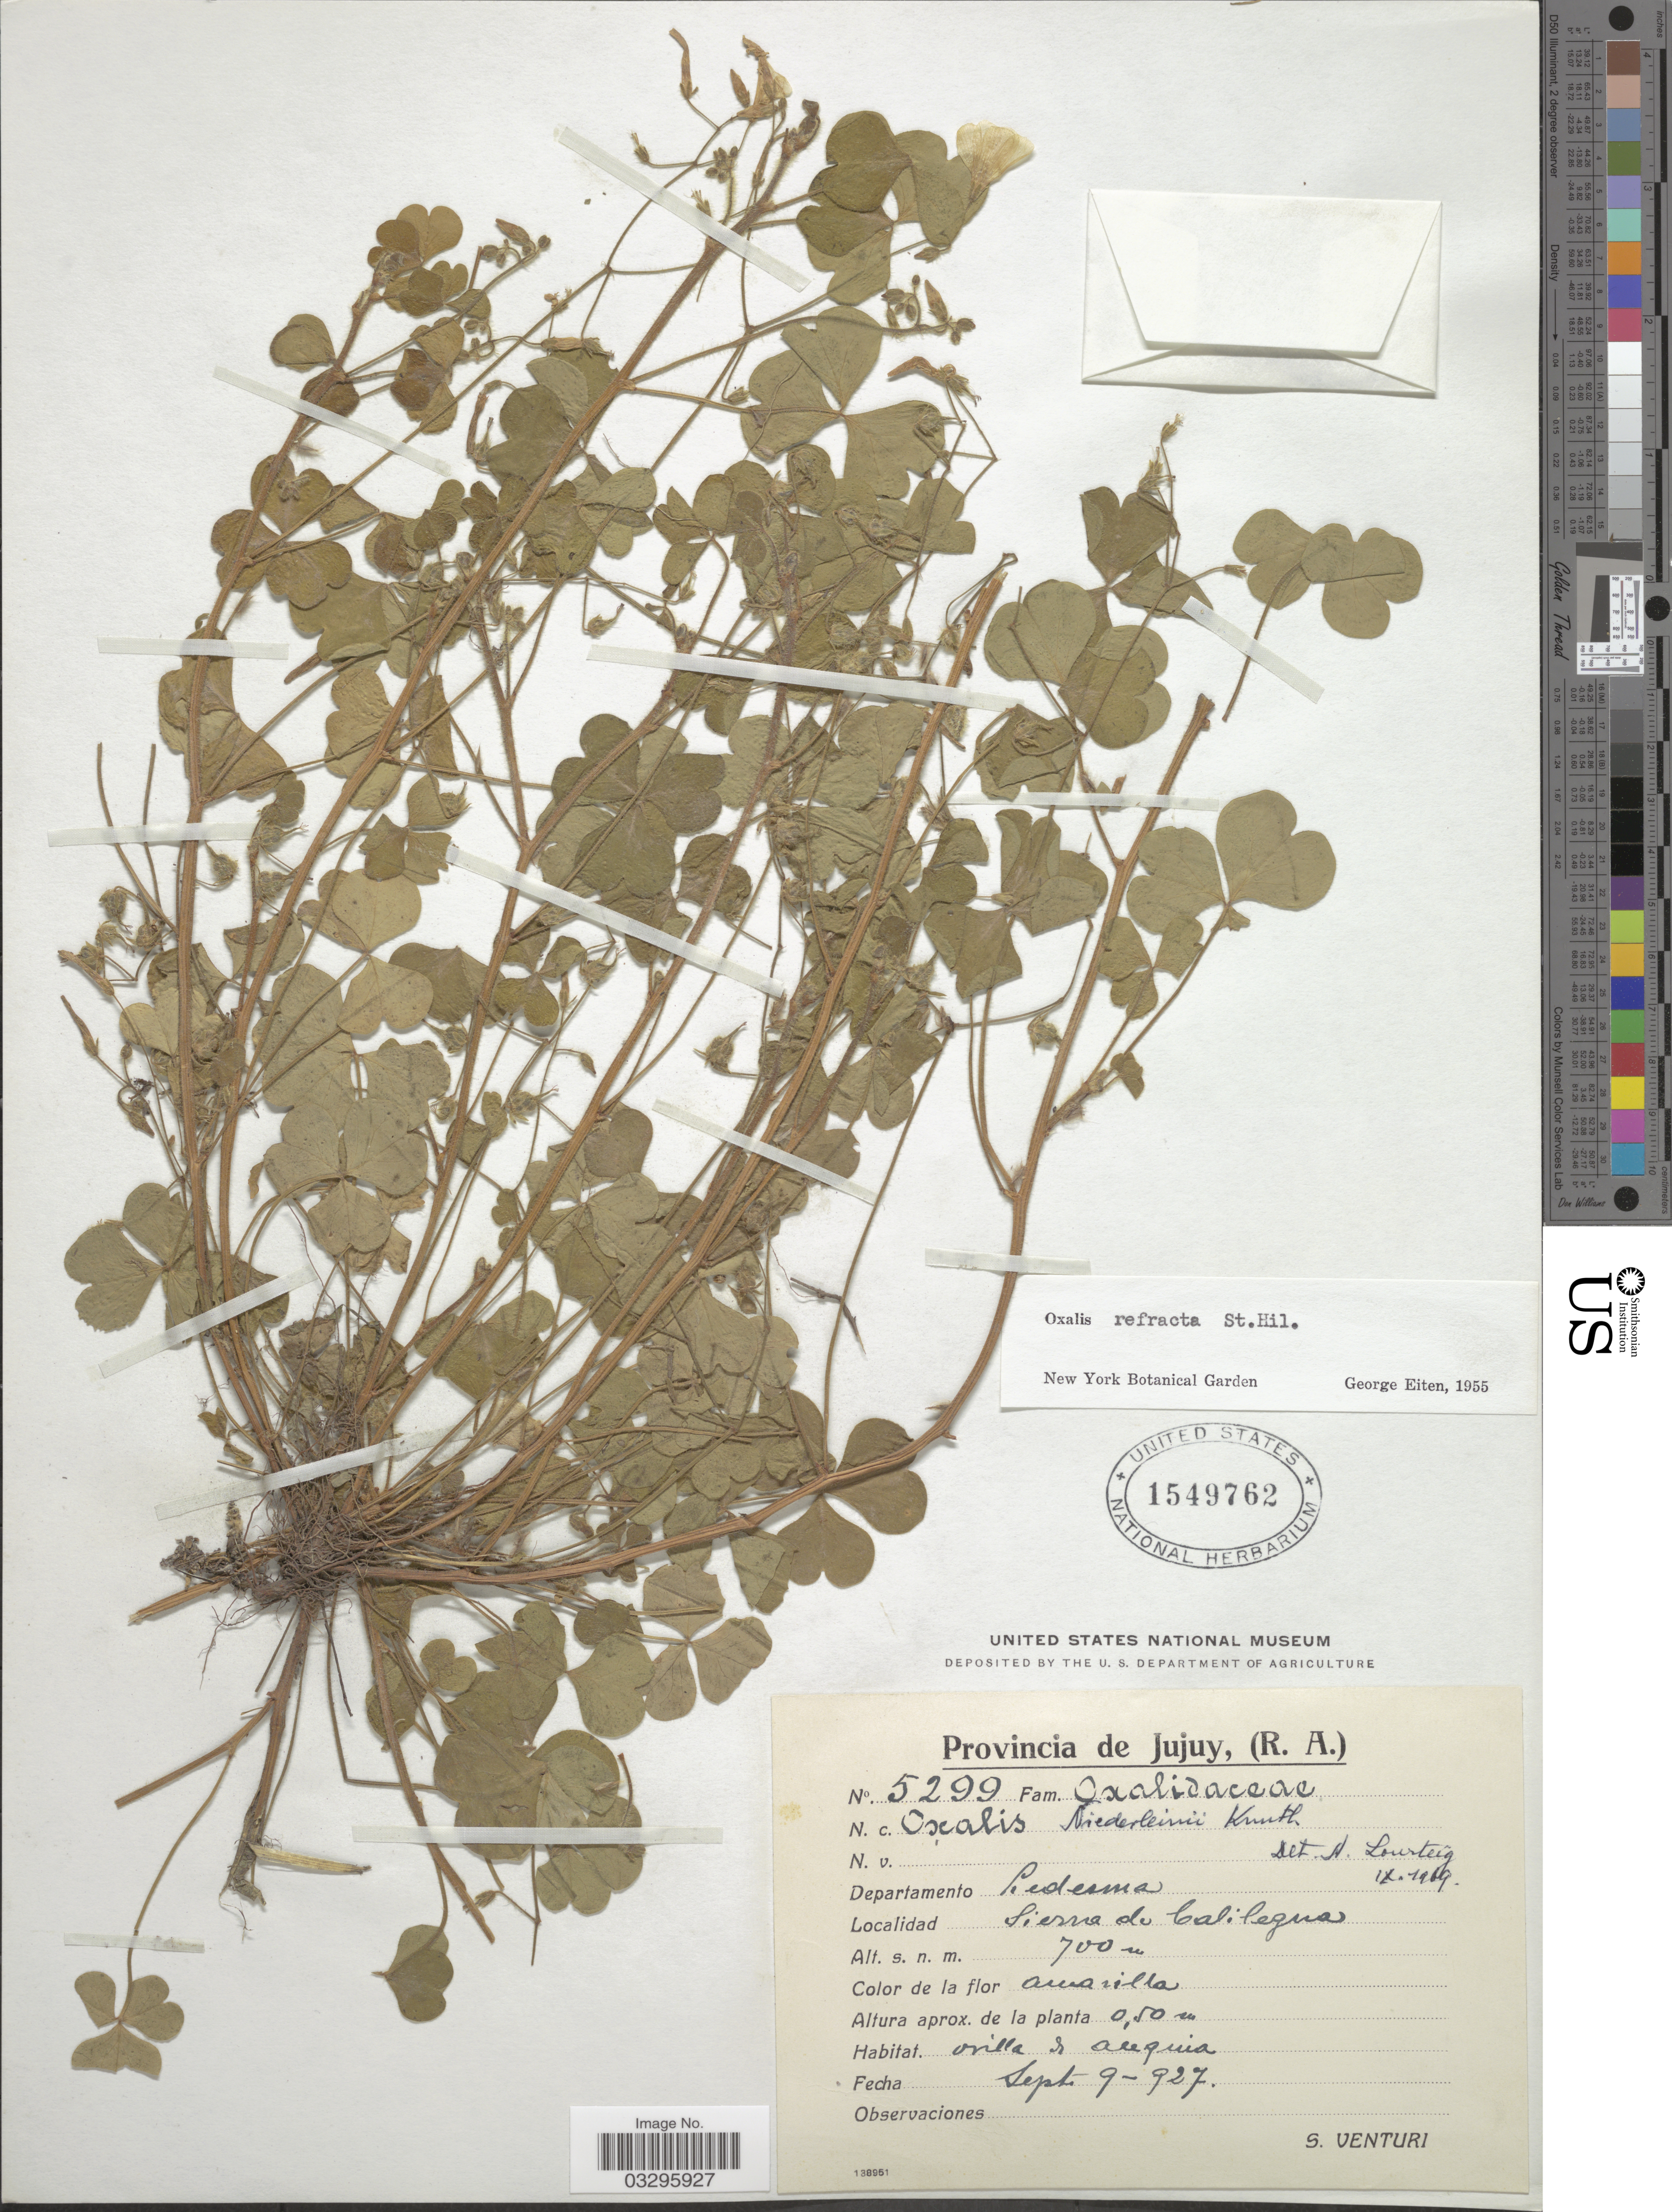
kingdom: Plantae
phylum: Tracheophyta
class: Magnoliopsida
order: Oxalidales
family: Oxalidaceae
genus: Oxalis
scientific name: Oxalis niederleinii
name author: R. Knuth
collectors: S. Venturi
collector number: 5299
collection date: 1927-09-09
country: Argentina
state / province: Jujuy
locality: Departamento Ledesma. Sierra de Calilegua.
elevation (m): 700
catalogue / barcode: US 1549762